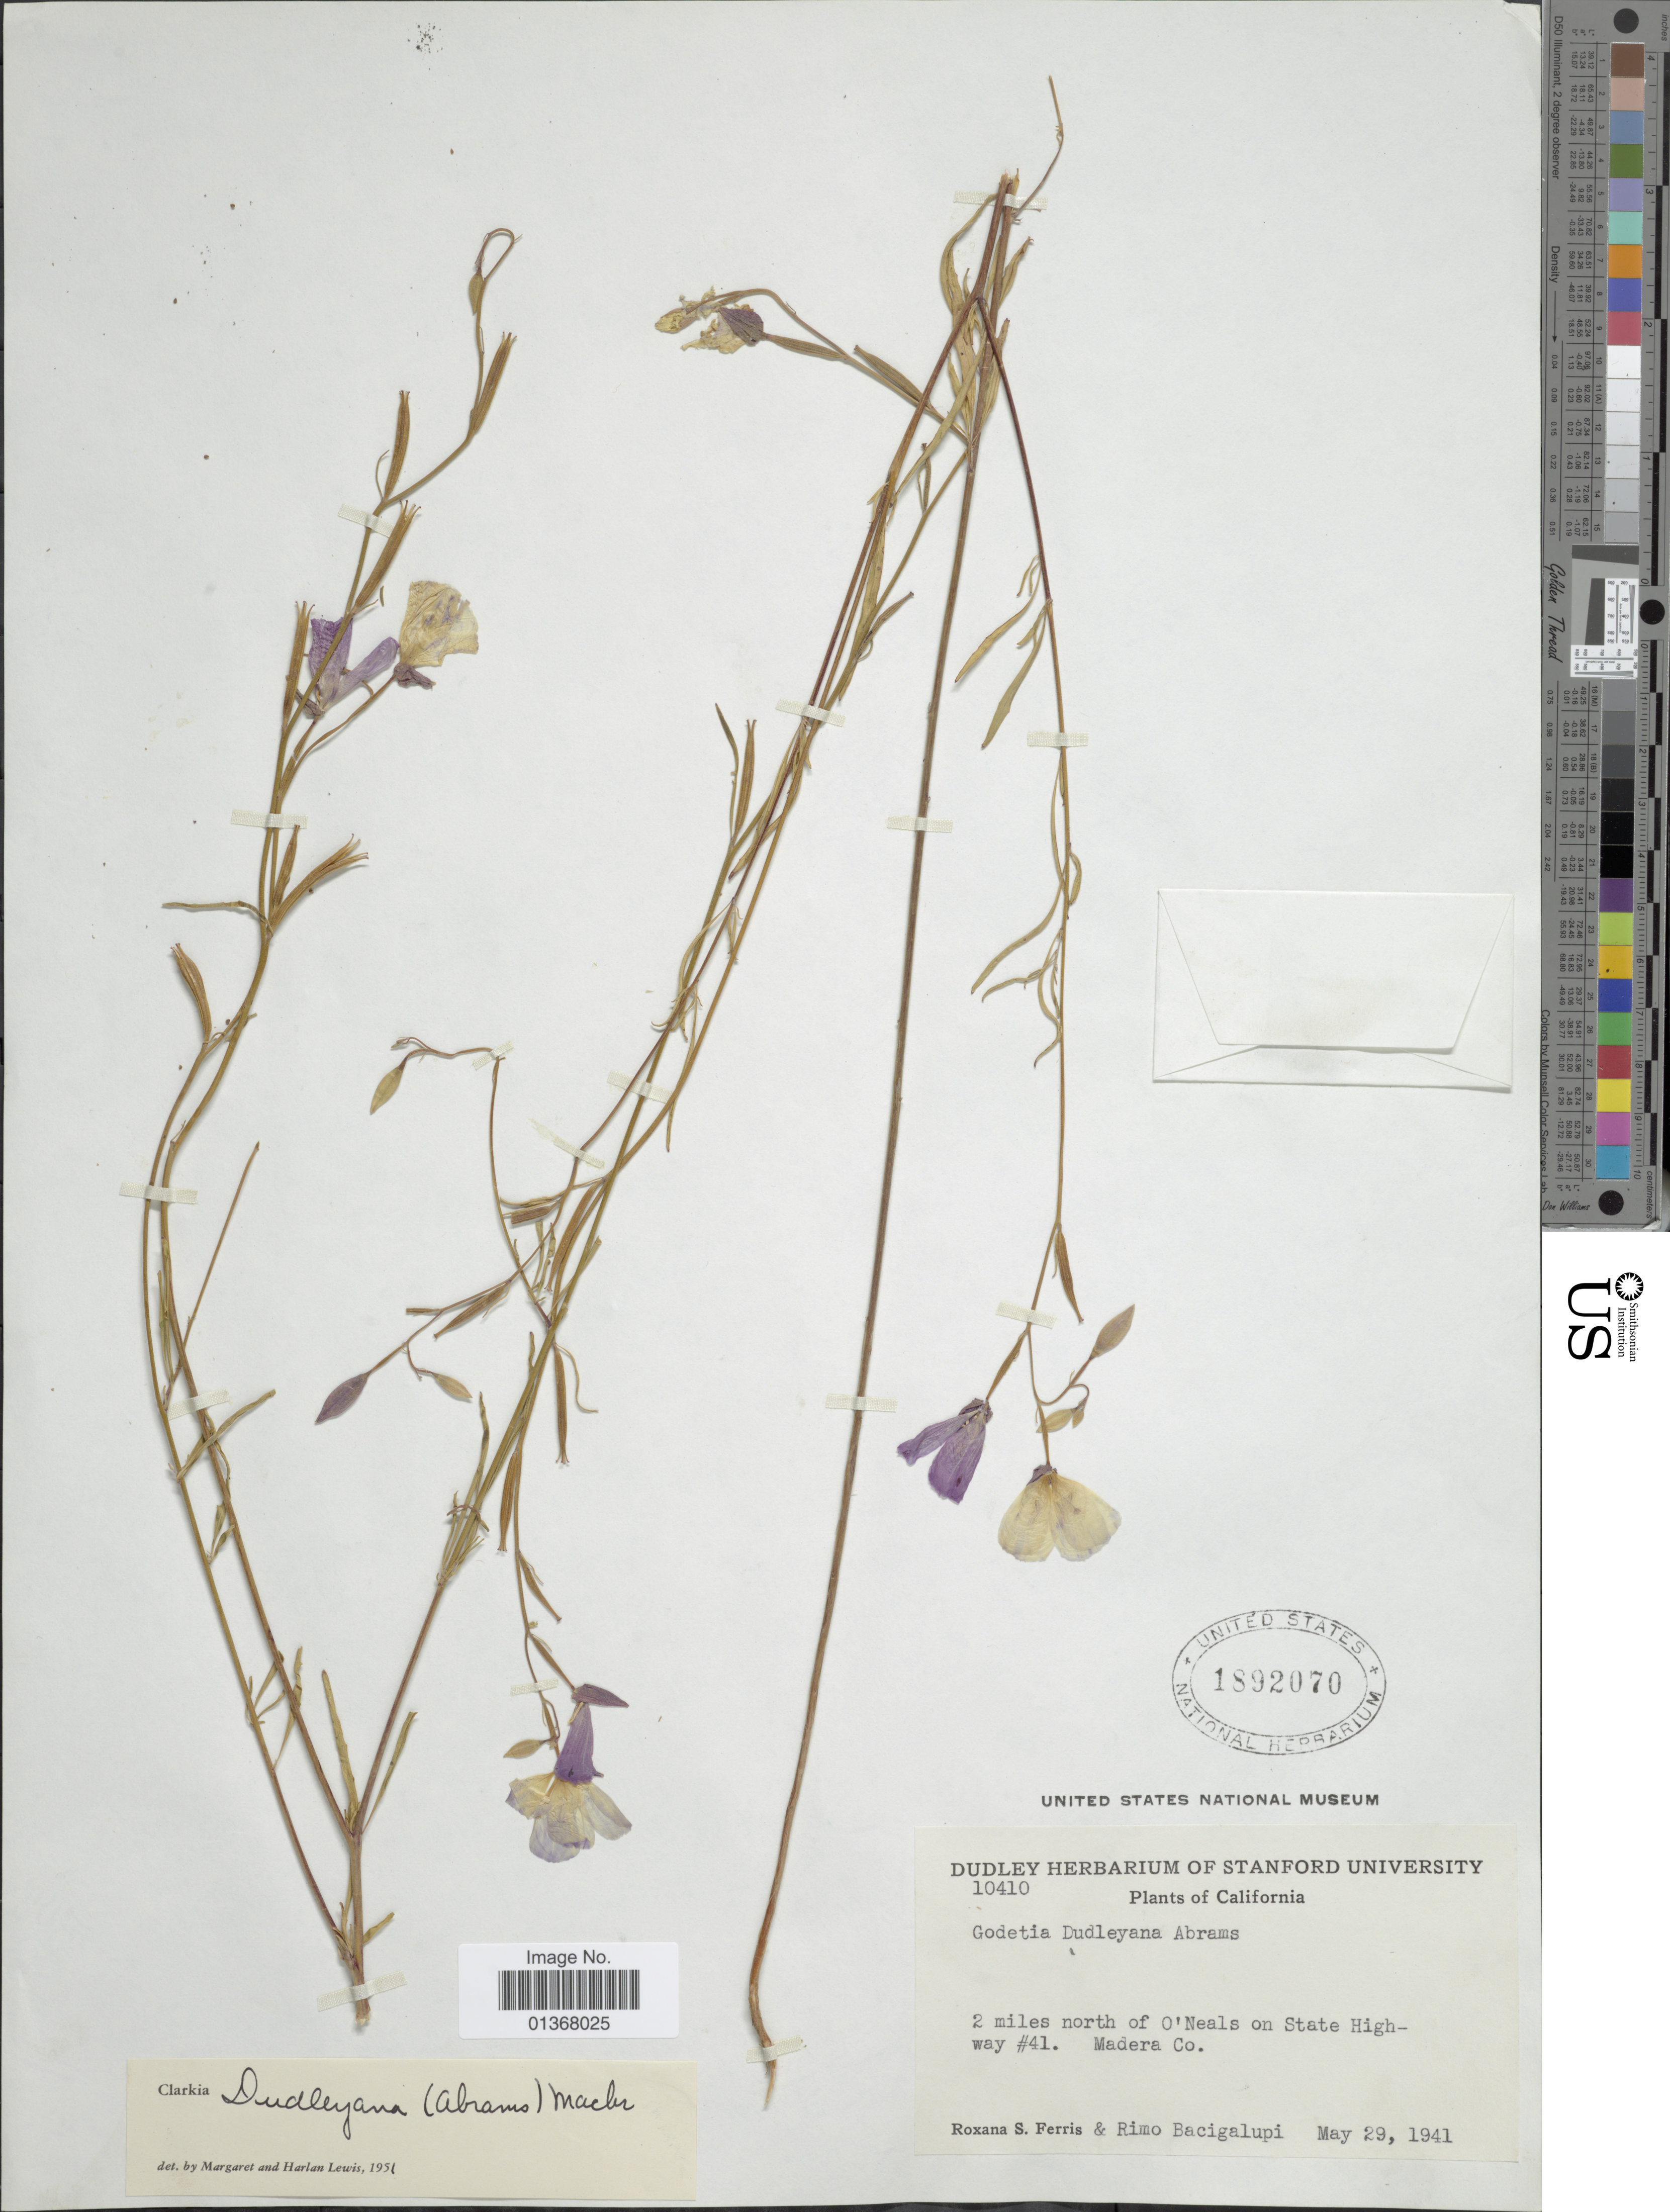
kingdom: Plantae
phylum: Tracheophyta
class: Magnoliopsida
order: Myrtales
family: Onagraceae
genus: Clarkia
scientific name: Clarkia dudleyana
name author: (Abrams) J.F. Macbr.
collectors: R. S. Ferris & R. Bacigalupi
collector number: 10410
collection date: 1941-05-29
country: United States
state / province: California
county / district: Madera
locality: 2 miles north of O' Neals on State Highway #41, Madera Co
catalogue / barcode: US 1892070